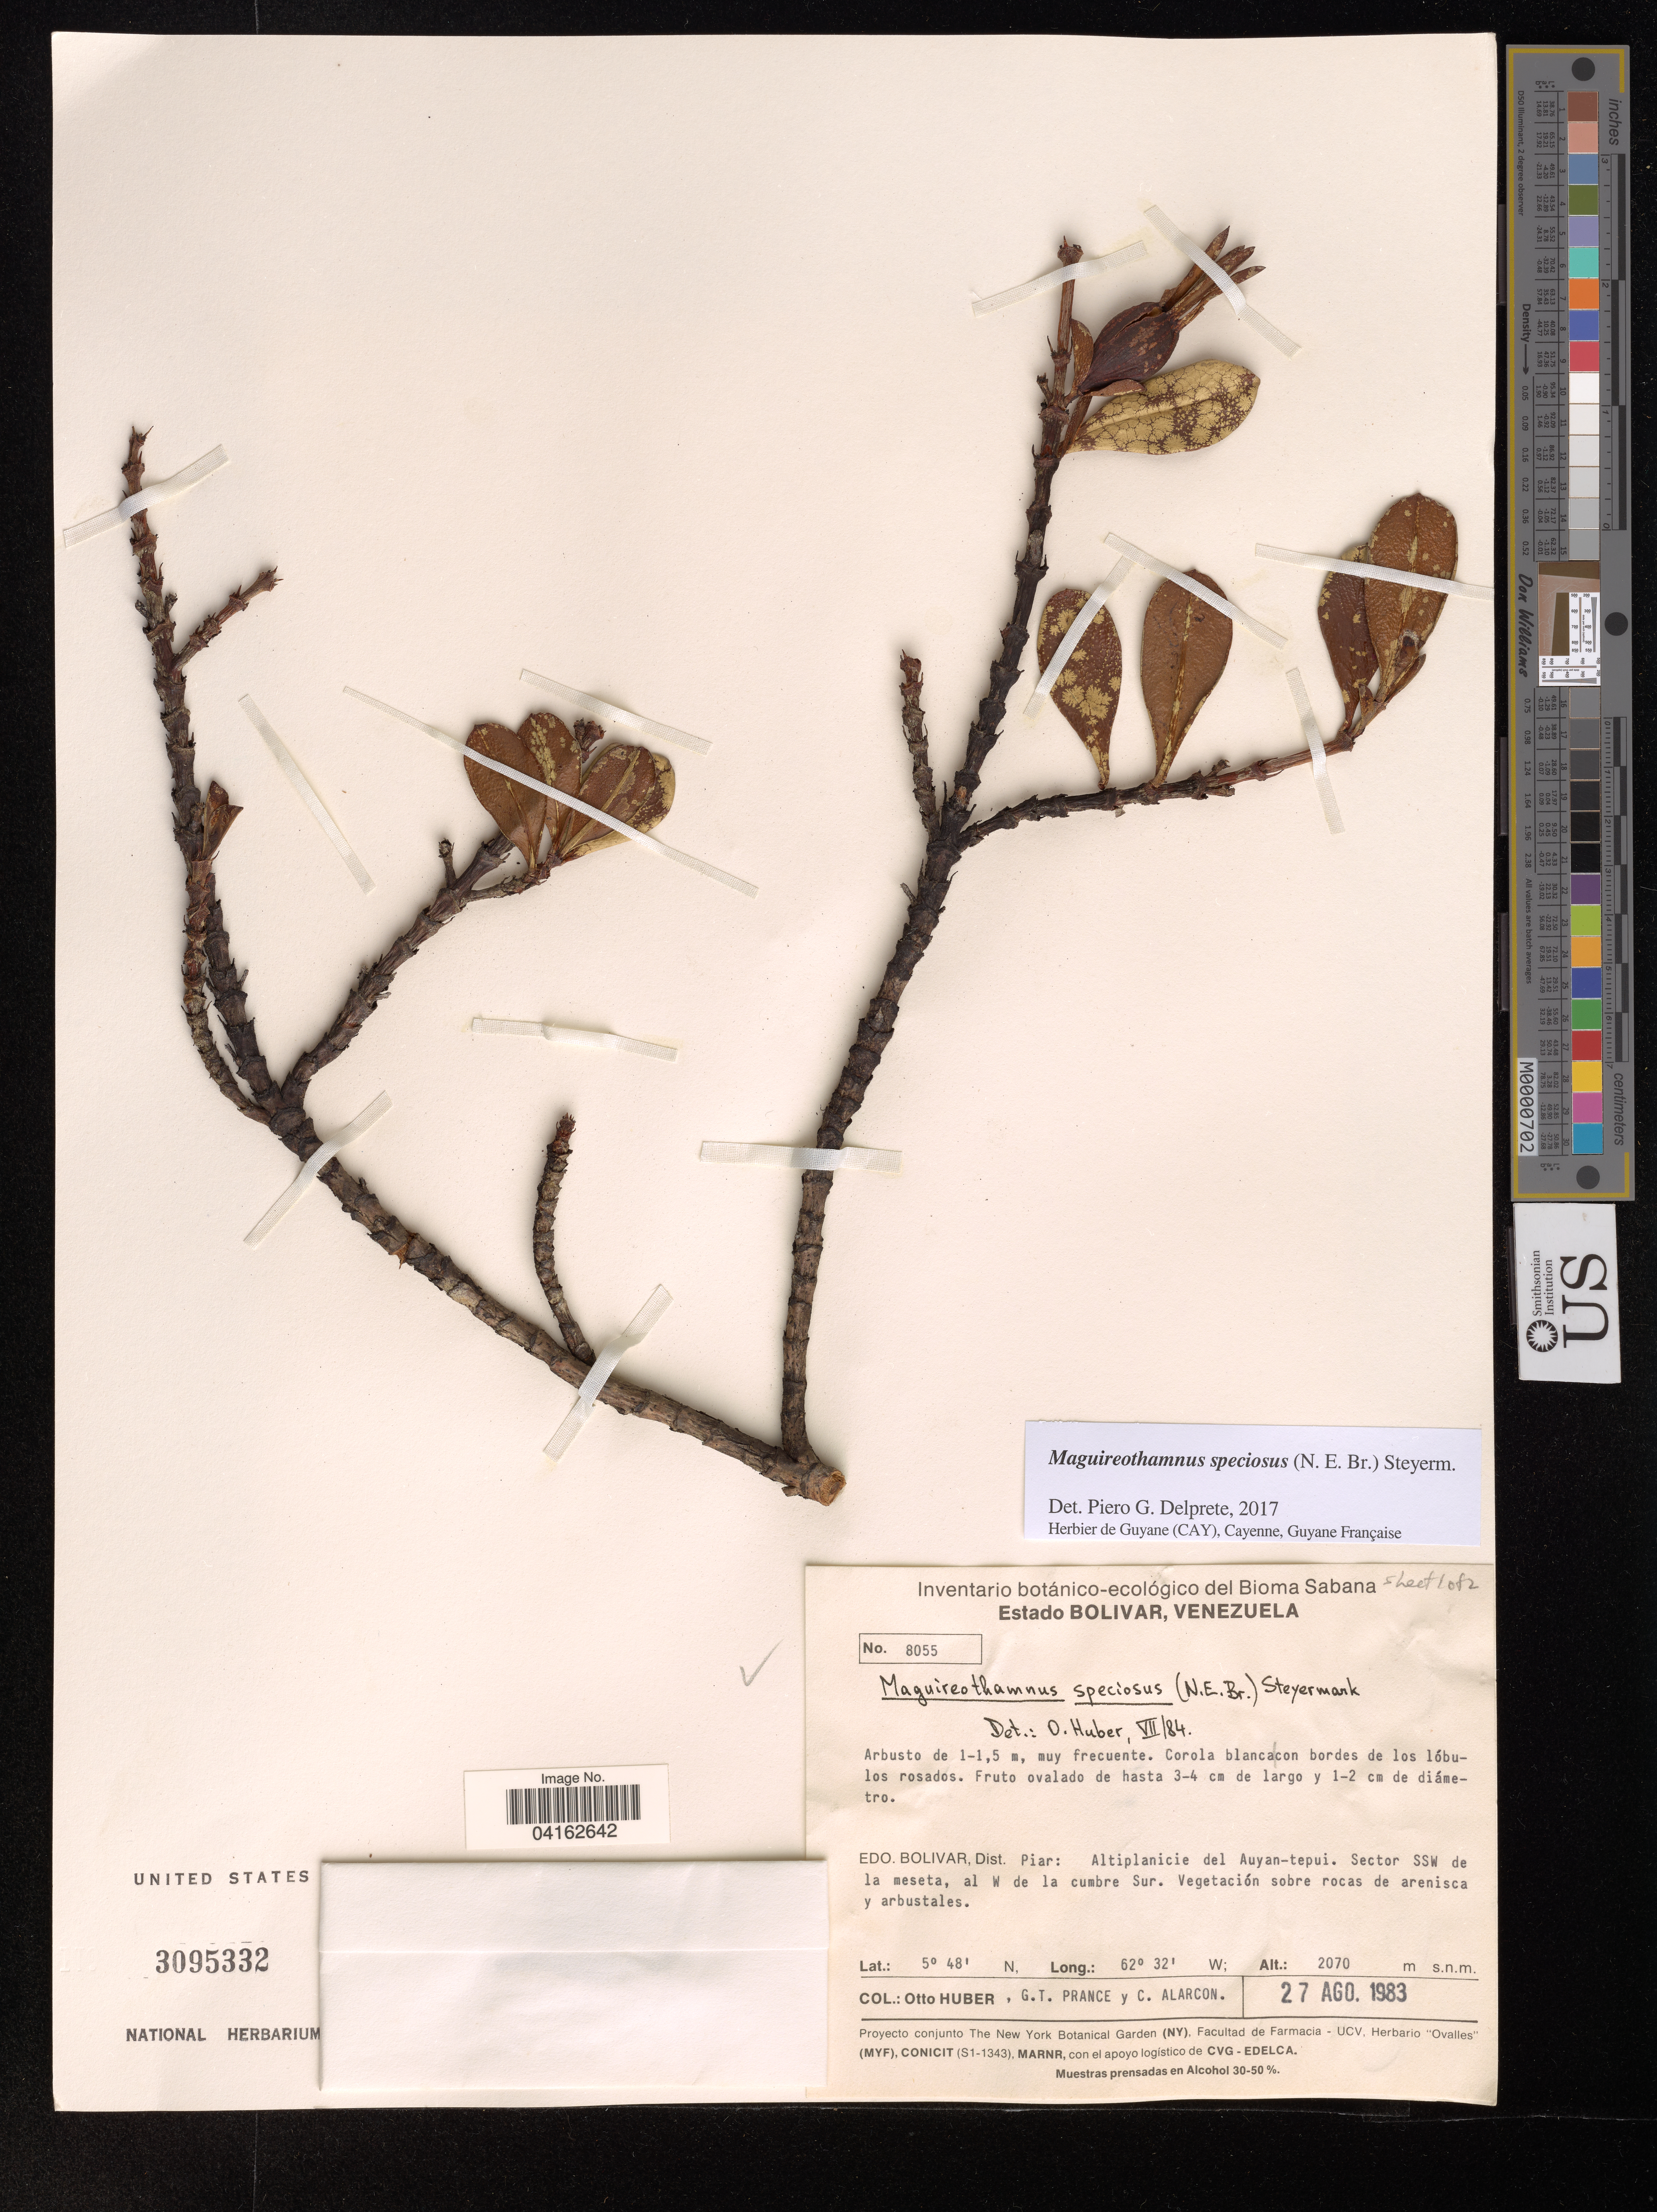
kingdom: Plantae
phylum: Tracheophyta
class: Magnoliopsida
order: Gentianales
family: Rubiaceae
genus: Maguireothamnus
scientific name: Maguireothamnus speciosus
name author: (N.E. Br.) Steyerm.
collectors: O. Huber, -. Prance & C. Alarcon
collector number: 8055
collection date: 1983-08-27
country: Venezuela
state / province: Bolivar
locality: Dist. Piar: Altiplanicie del Auyan-tepui. Sector SSW de la meseta, al W de la cumbre Sur.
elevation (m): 2070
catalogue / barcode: US 3095332